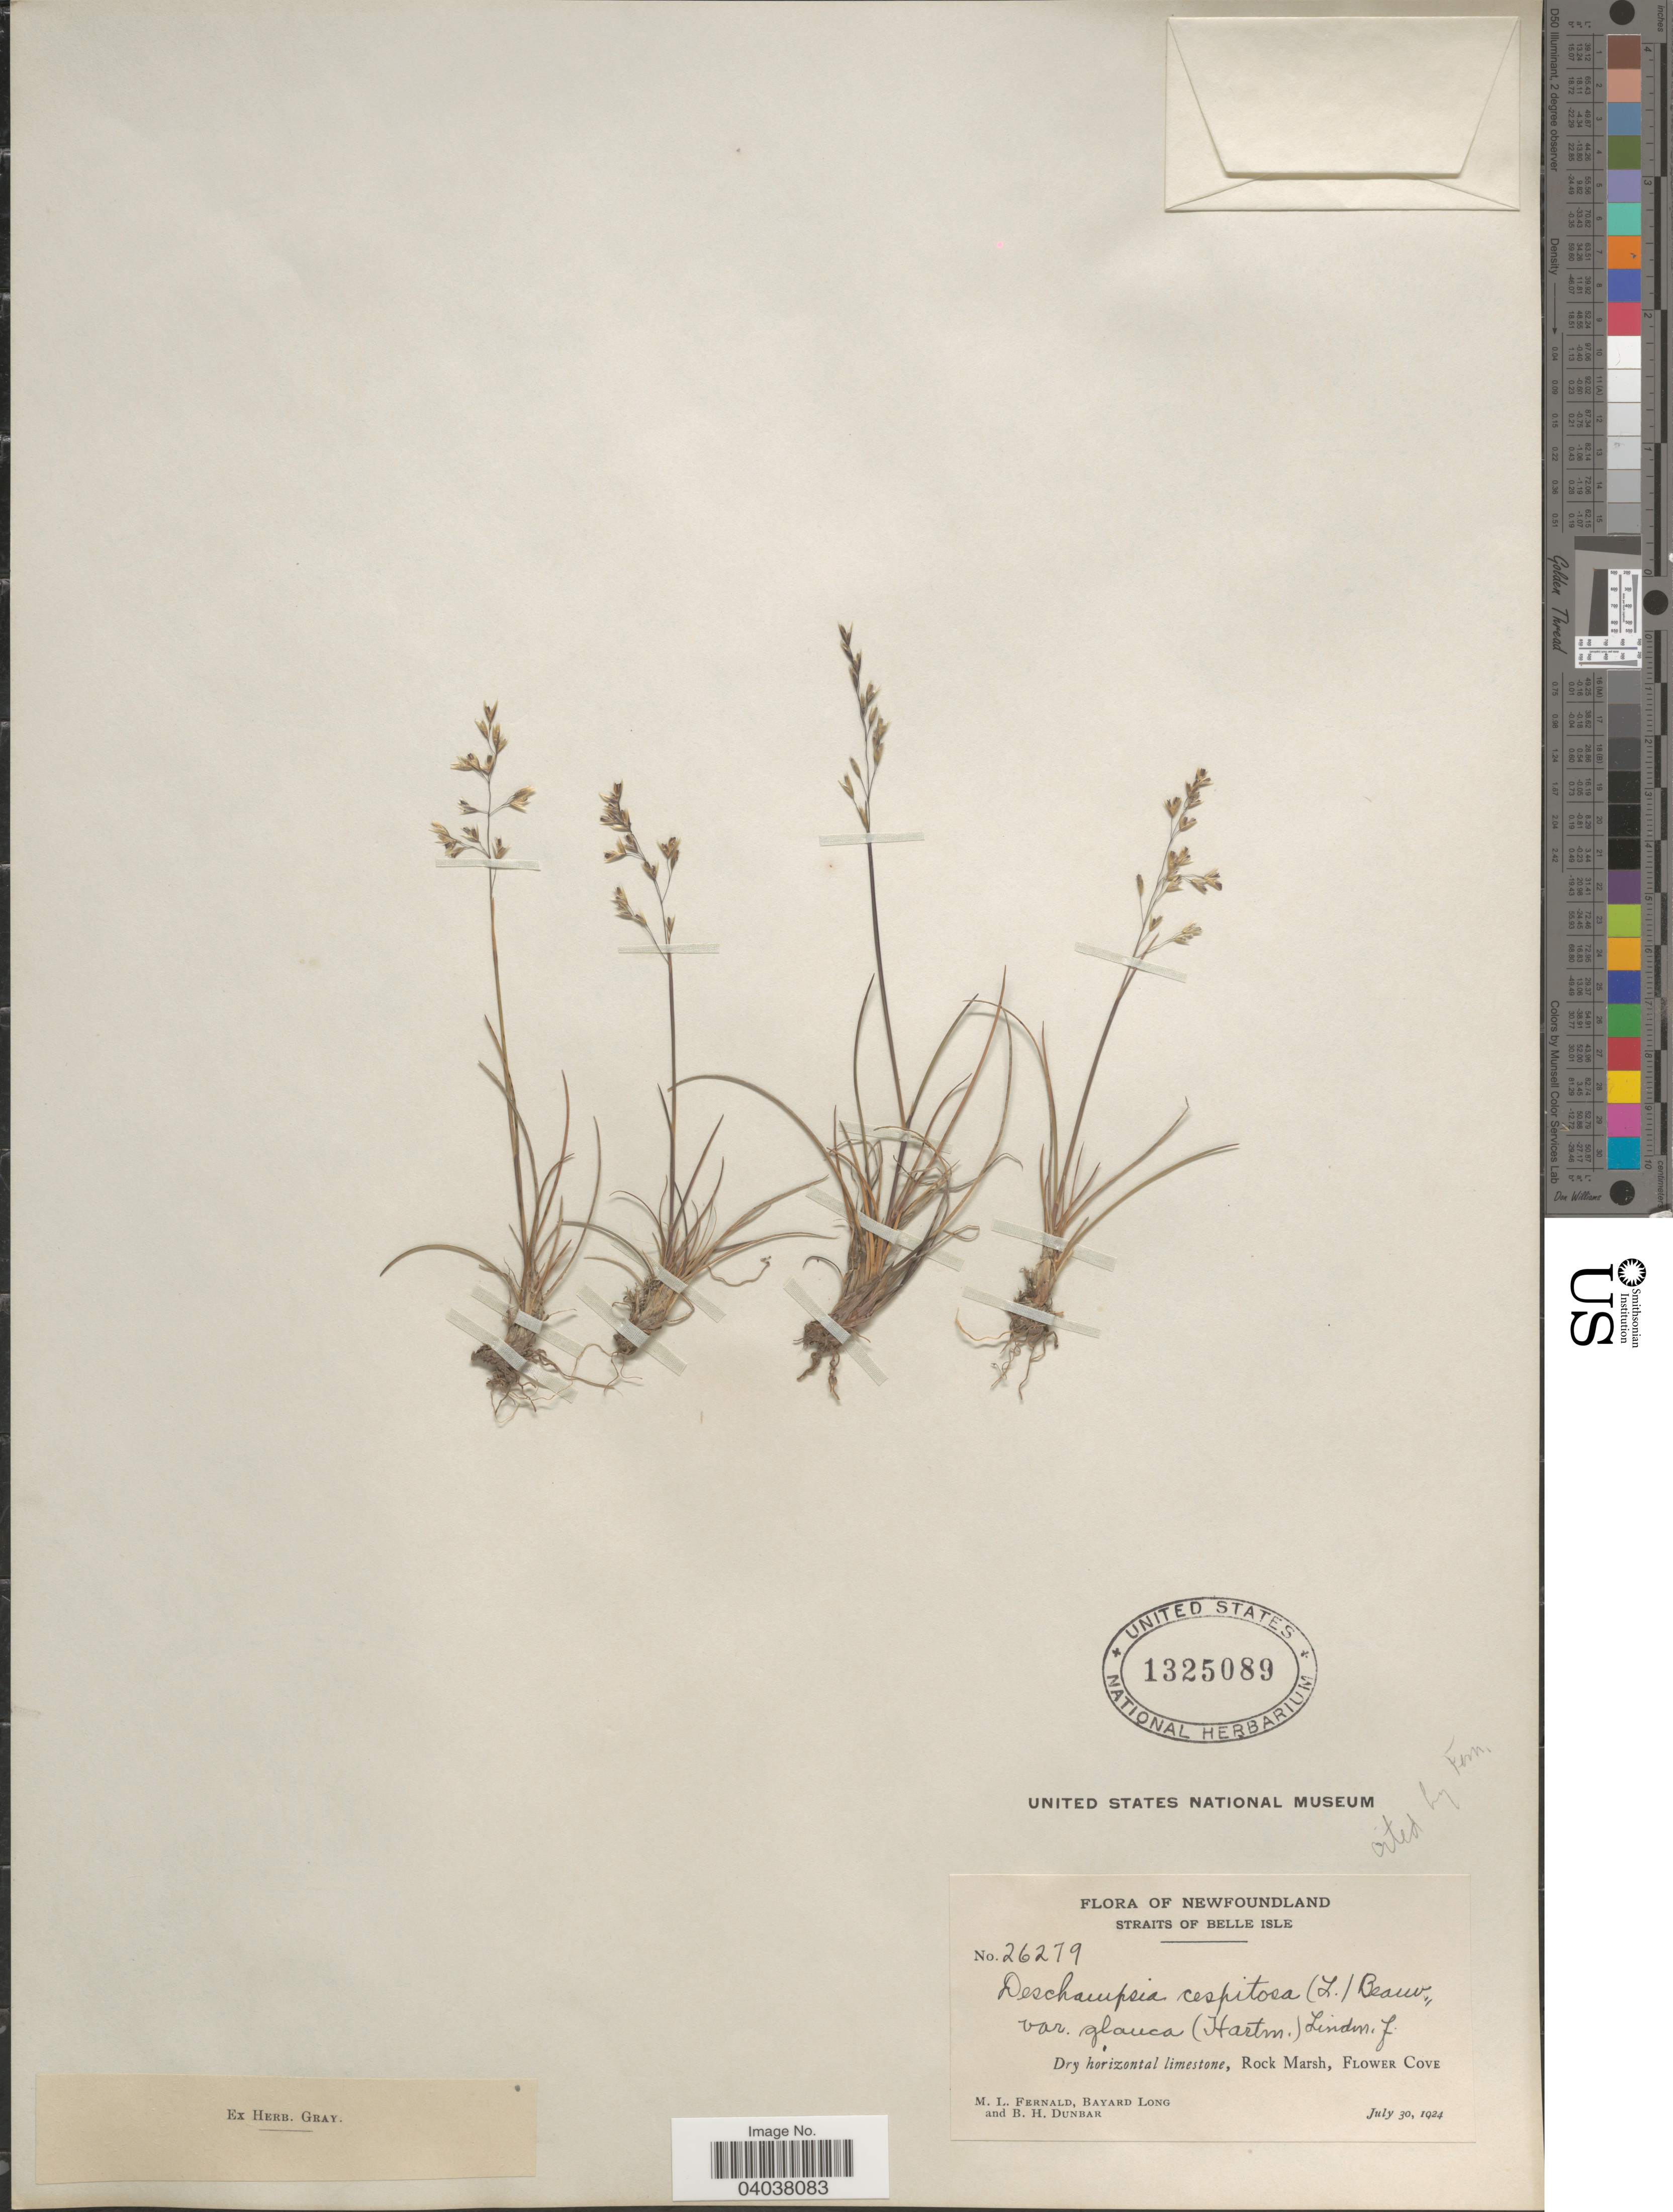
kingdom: Plantae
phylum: Tracheophyta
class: Liliopsida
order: Poales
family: Poaceae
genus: Deschampsia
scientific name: Deschampsia cespitosa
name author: (L.) P. Beauv.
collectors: M. L. Fernald, B. Long & B. Dunbar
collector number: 26279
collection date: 1924-07-30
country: Canada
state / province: Newfoundland and Labrador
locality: Straits of Belle Isle. Rock Marsh, Flower Cove.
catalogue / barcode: US 1325089